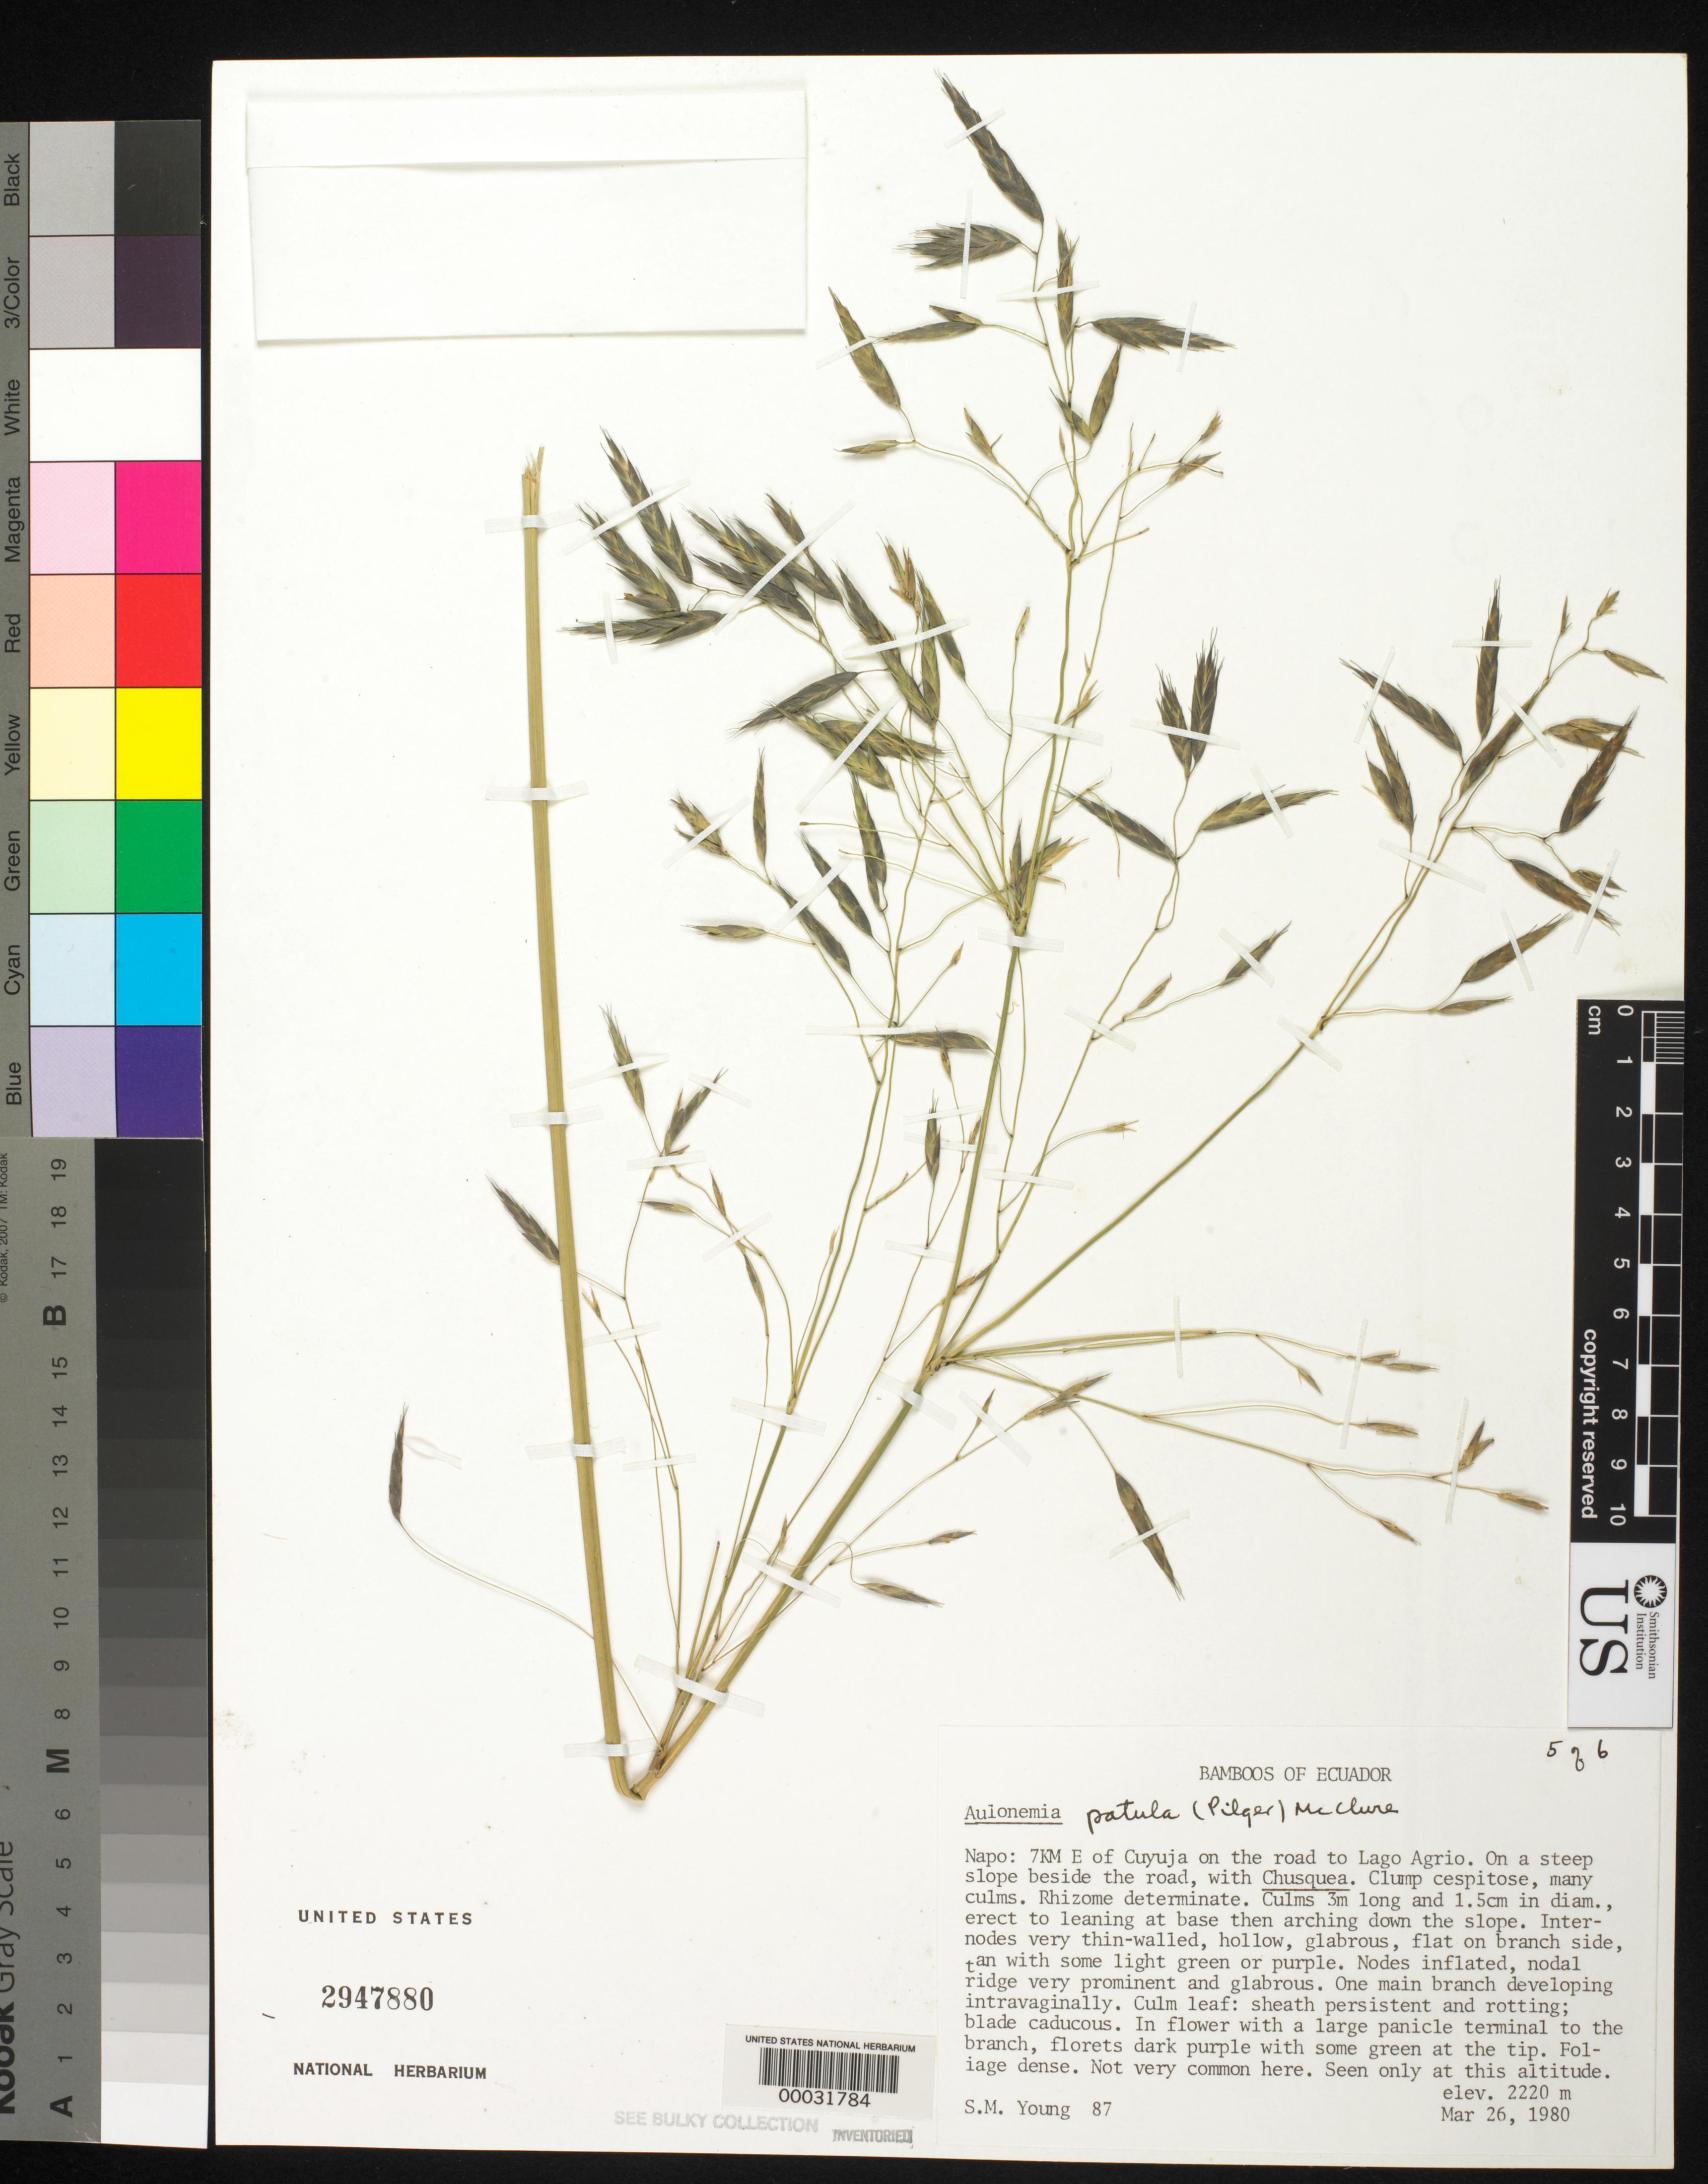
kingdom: Plantae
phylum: Tracheophyta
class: Liliopsida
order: Poales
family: Poaceae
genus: Aulonemia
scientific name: Aulonemia patula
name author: (Pilg.) McClure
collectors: S. Young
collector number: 87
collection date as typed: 26 Mar 1980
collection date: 1980-03-26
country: Ecuador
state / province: Napo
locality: Cuyuja, lago agRio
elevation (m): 2220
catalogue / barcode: US 2947880